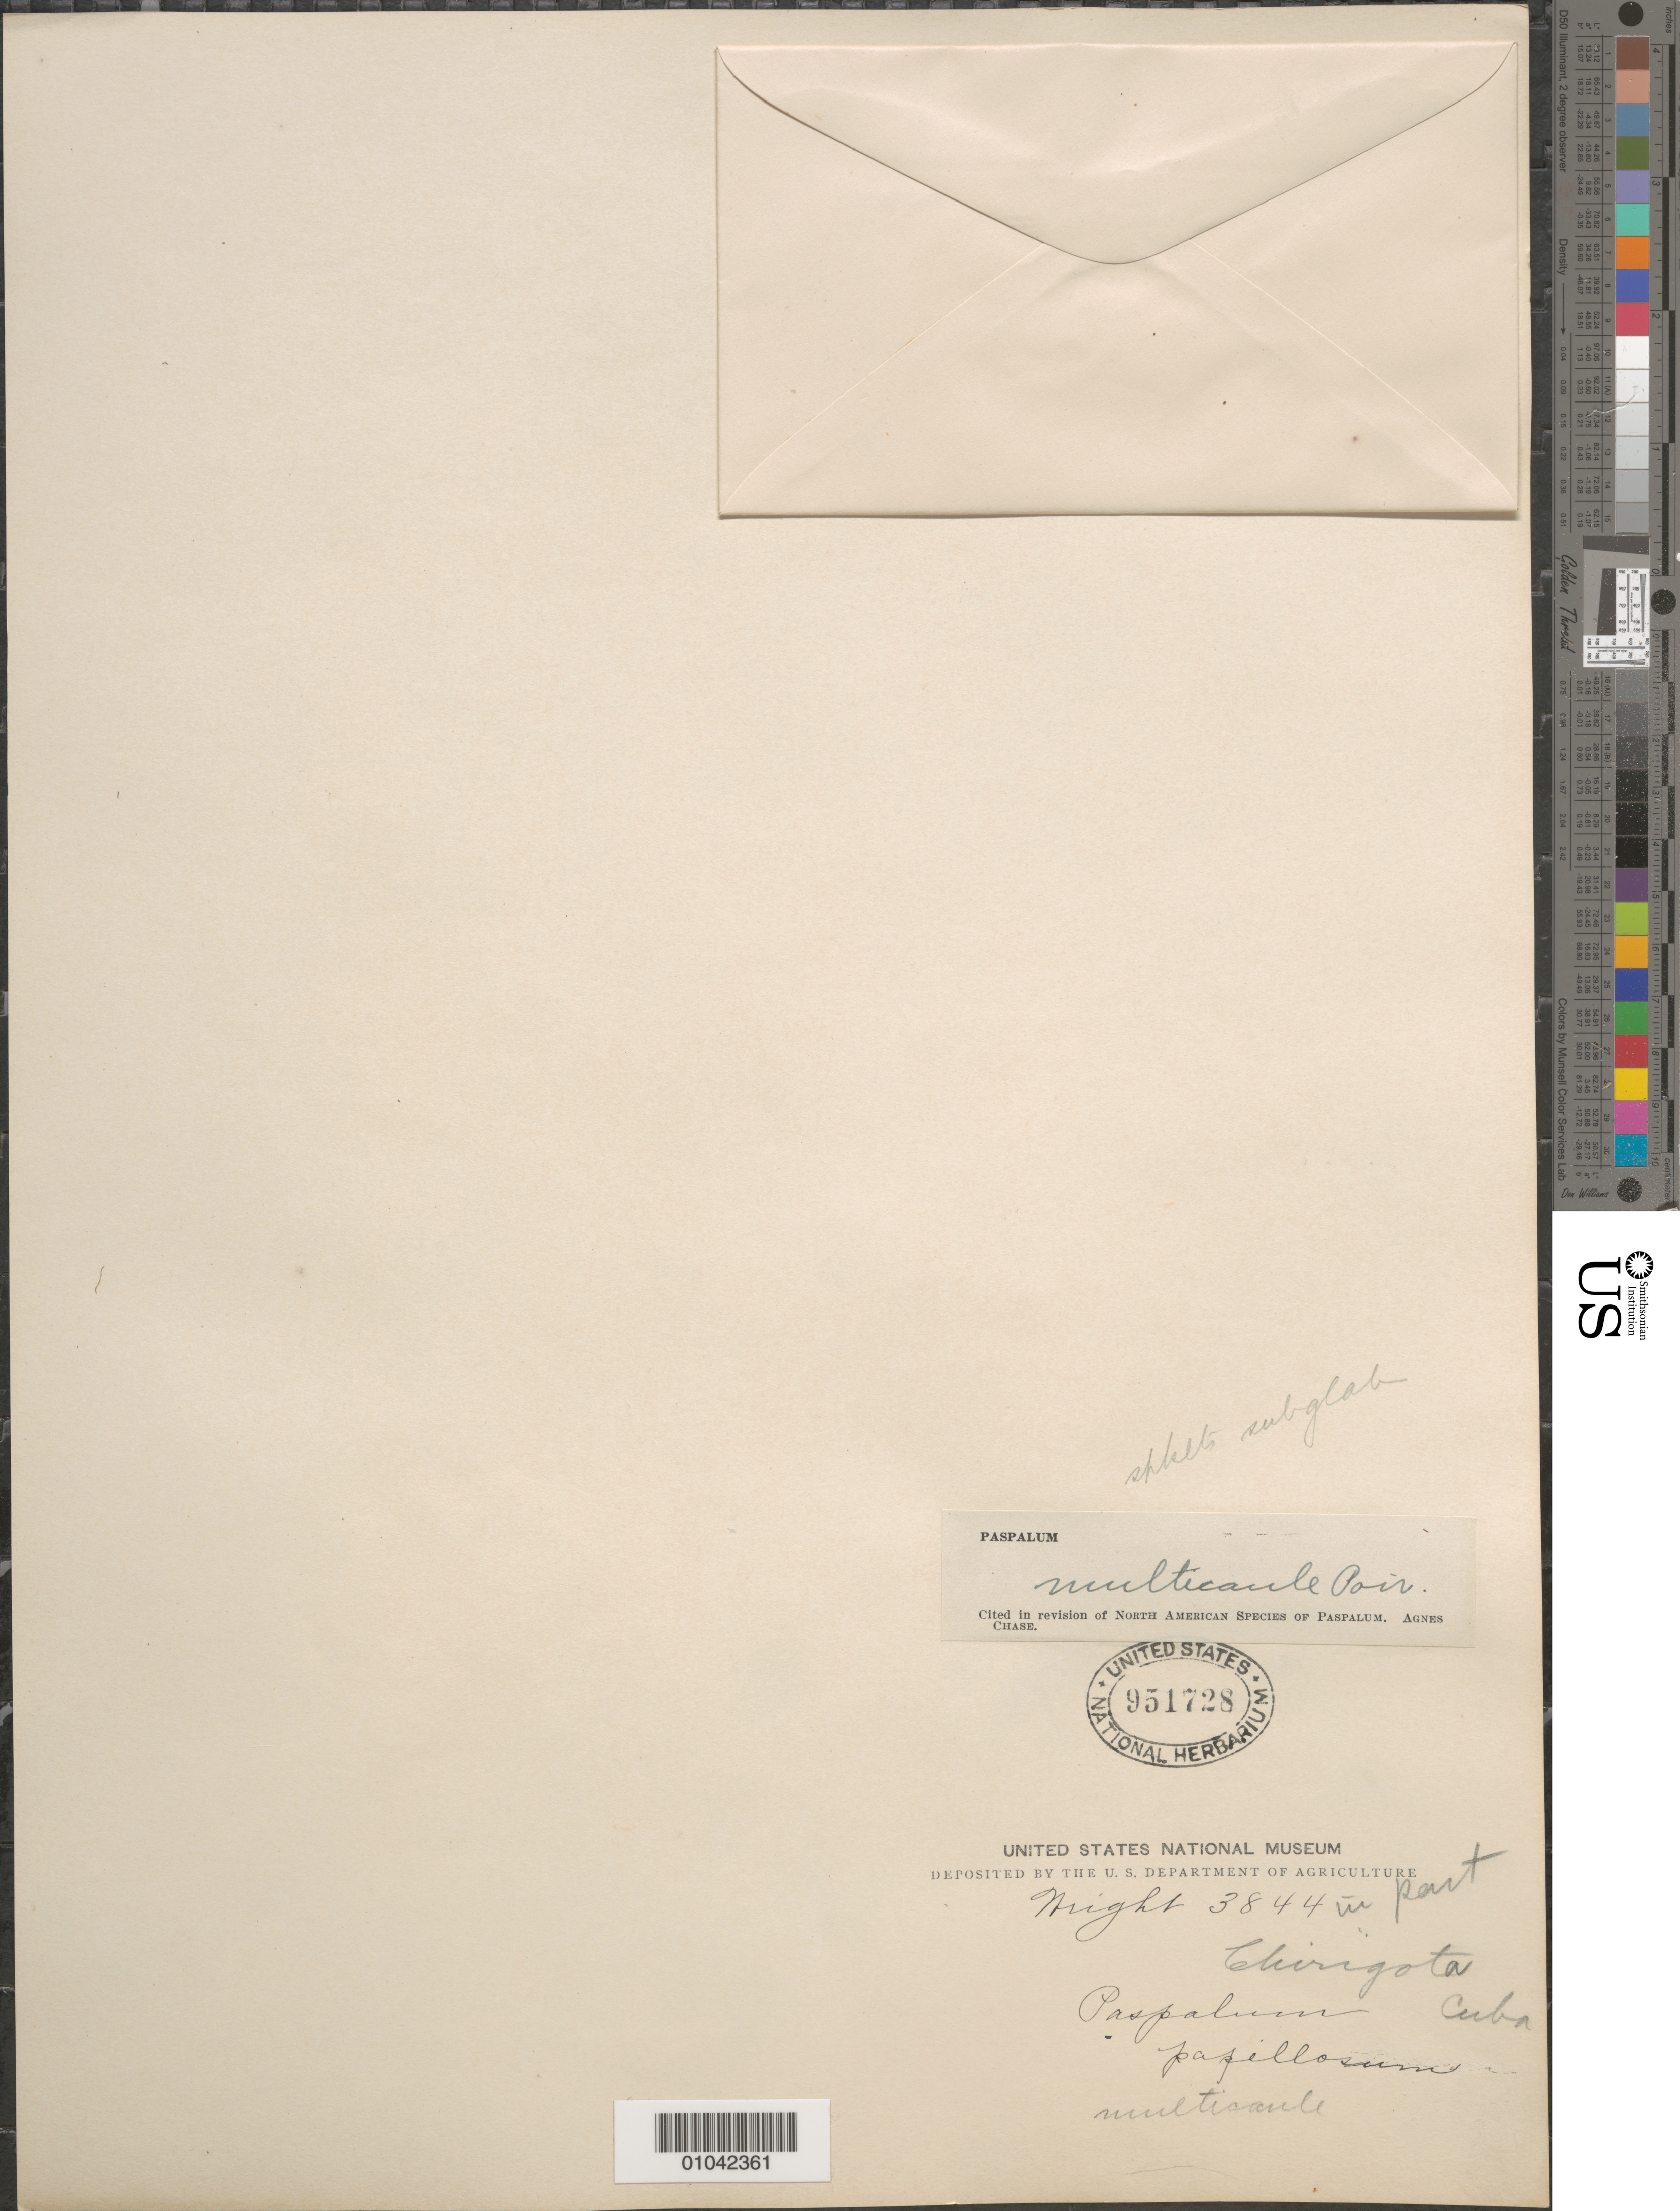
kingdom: Plantae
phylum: Tracheophyta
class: Liliopsida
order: Poales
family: Poaceae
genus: Paspalum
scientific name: Paspalum multicaule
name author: Poir.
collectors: C. Wright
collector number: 3844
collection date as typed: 1800 to -- --- 1899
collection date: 1800/1899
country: Cuba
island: Cuba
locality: Chirigota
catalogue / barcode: US 951728